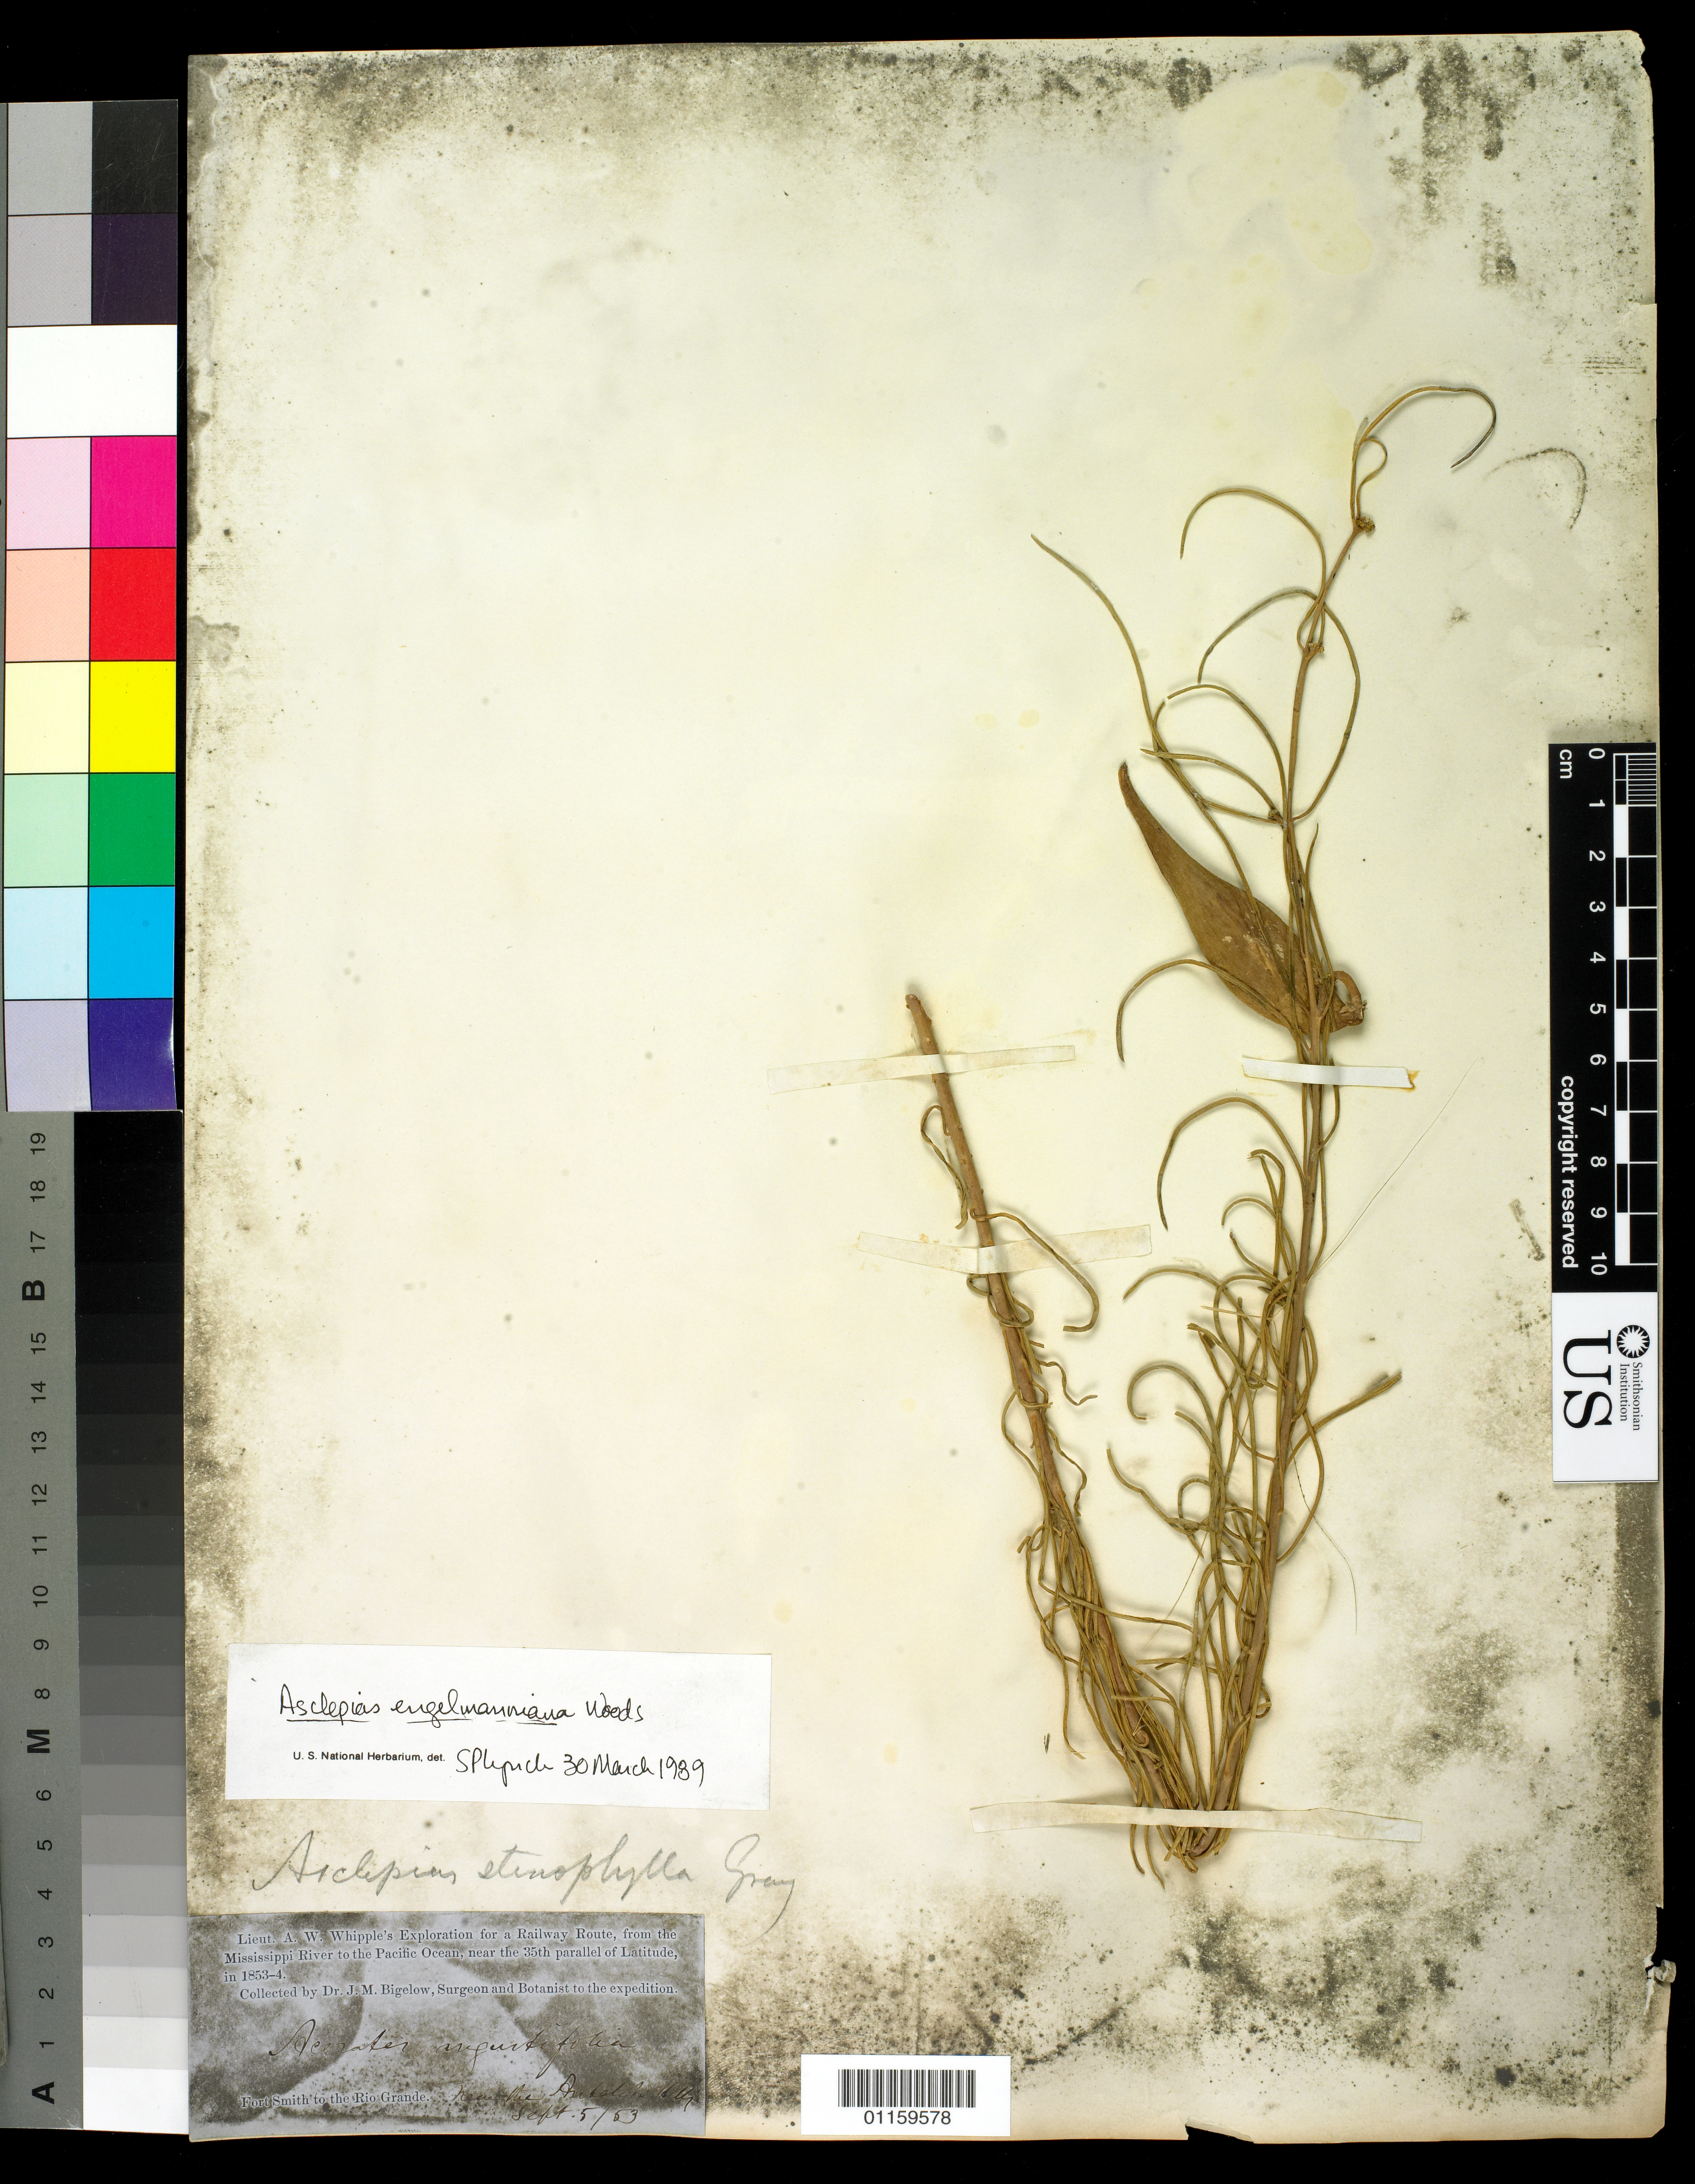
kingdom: Plantae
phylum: Tracheophyta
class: Magnoliopsida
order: Gentianales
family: Apocynaceae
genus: Asclepias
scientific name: Asclepias engelmanniana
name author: Woodson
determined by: Lynch, S.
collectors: J. M. Bigelow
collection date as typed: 5 Sep 1853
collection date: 1853-09-05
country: United States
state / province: Arkansas